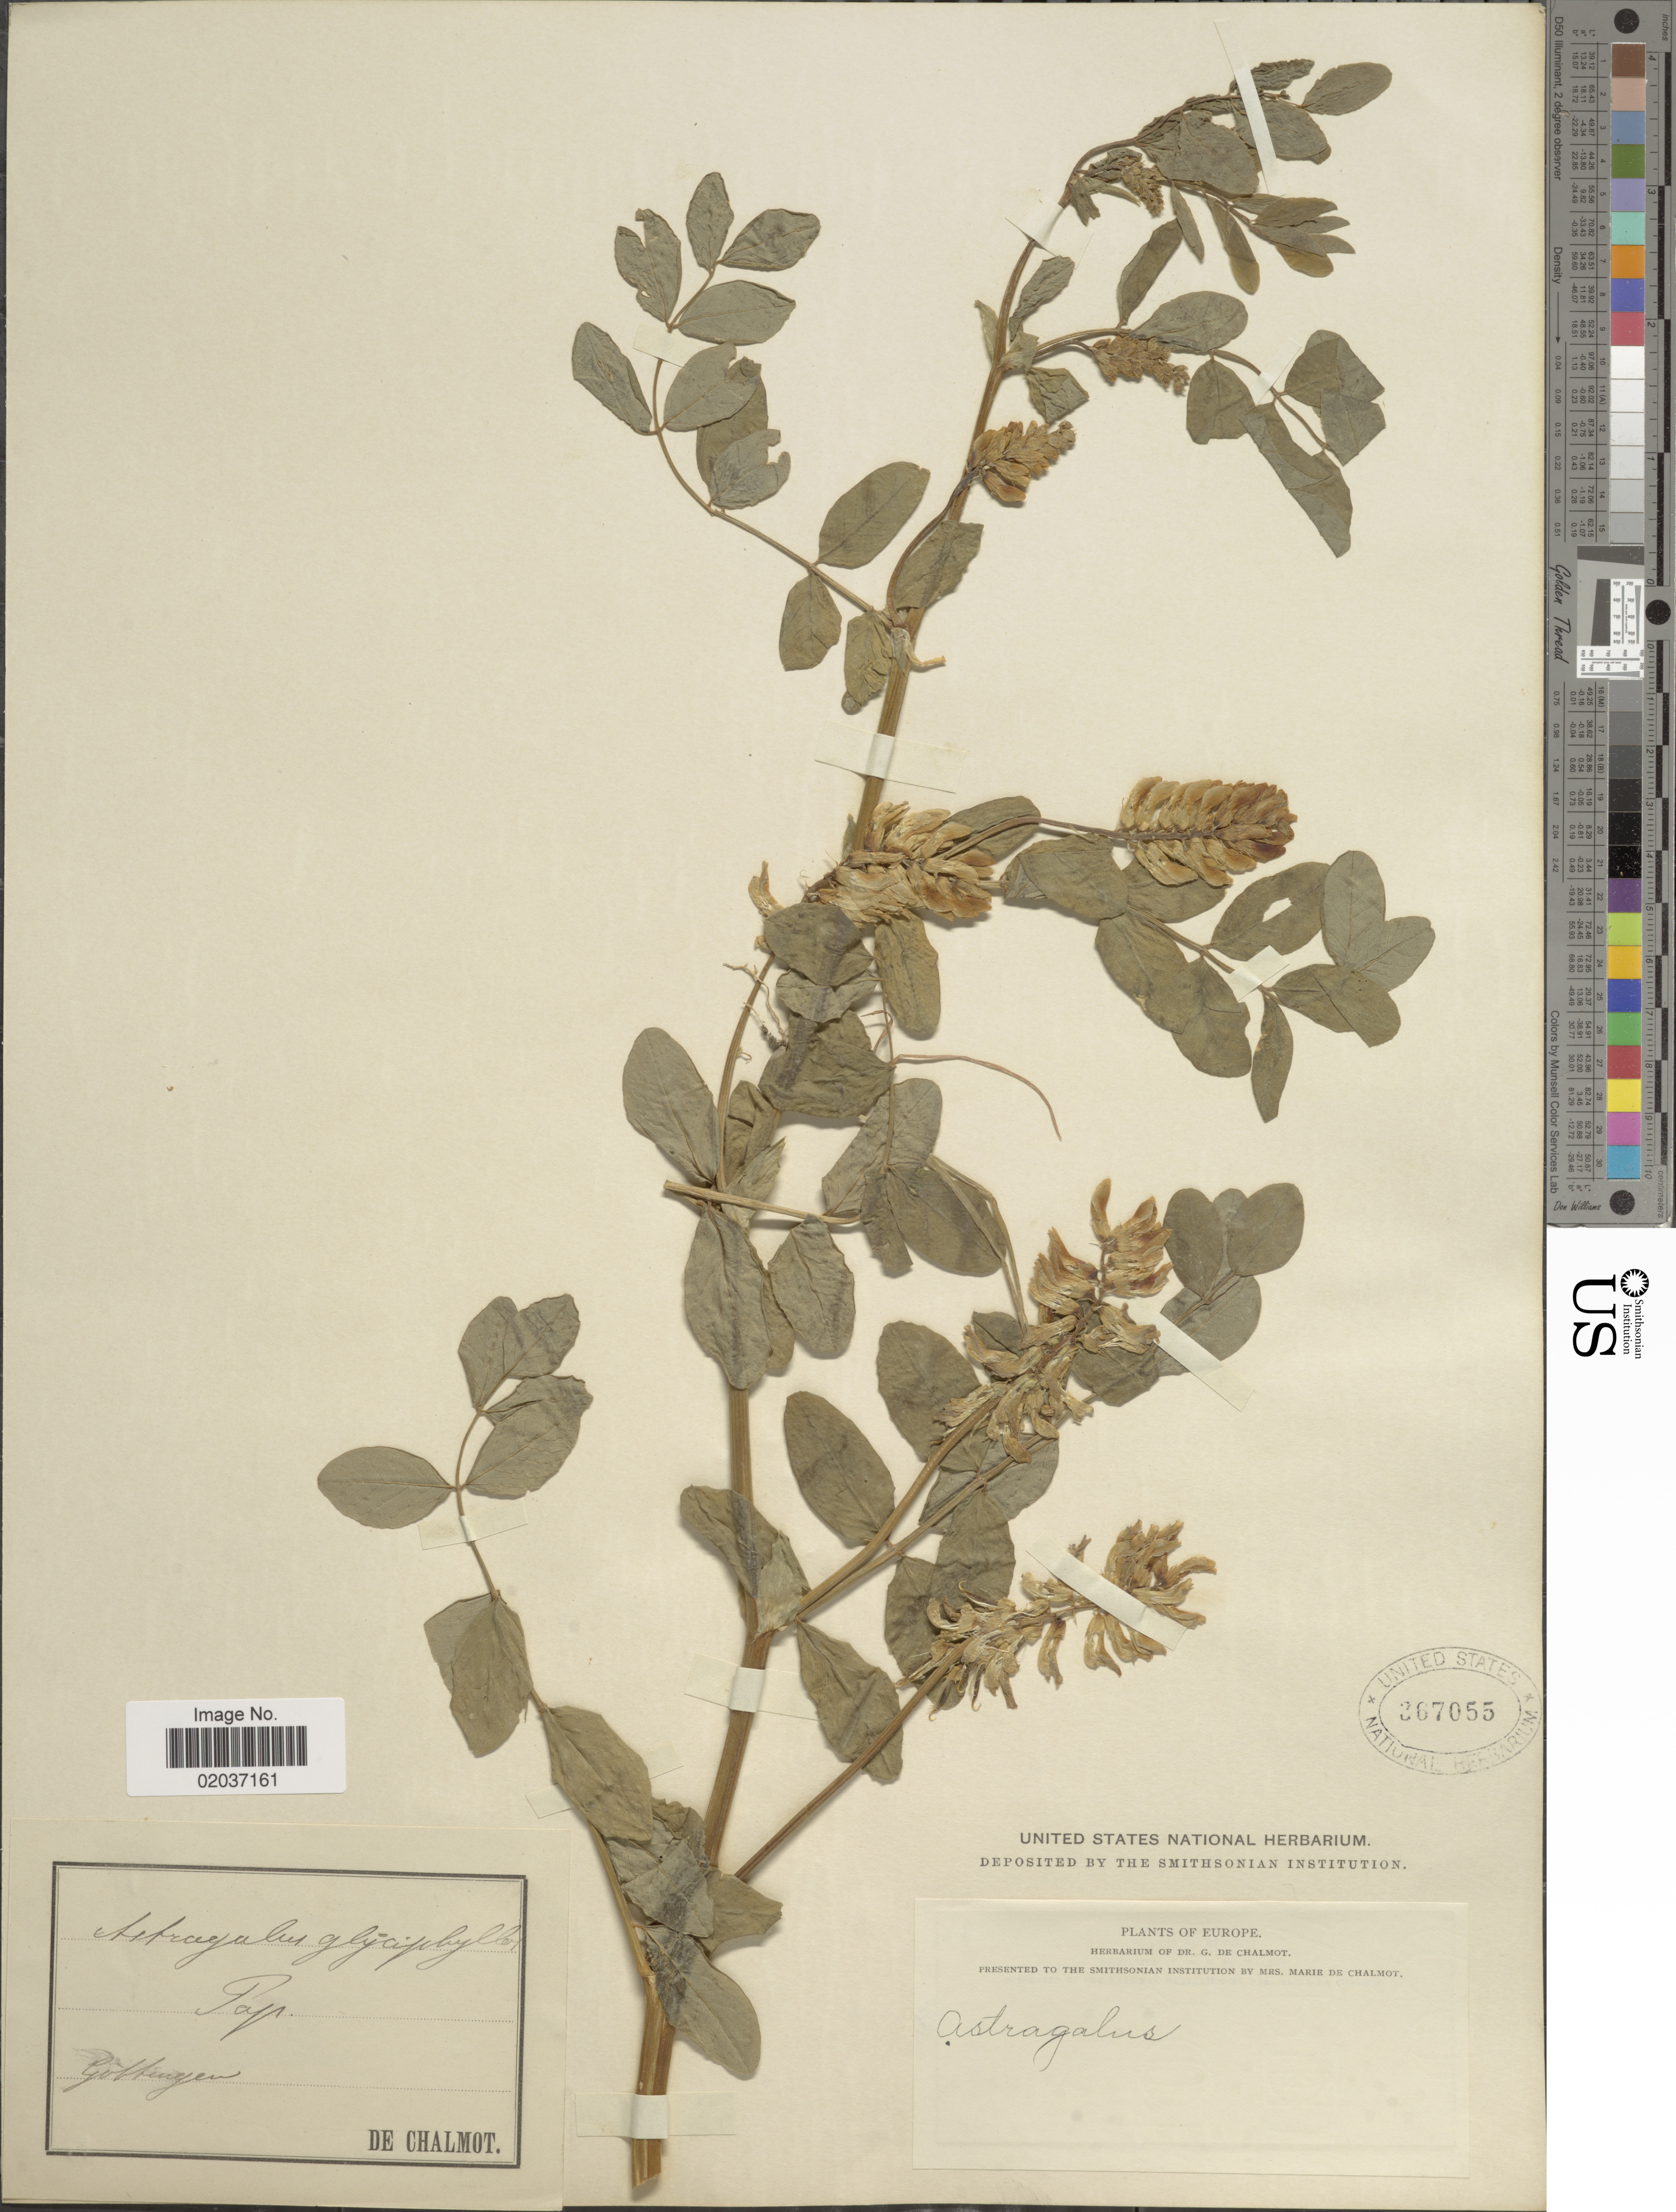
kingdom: Plantae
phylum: Tracheophyta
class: Magnoliopsida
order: Fabales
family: Fabaceae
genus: Astragalus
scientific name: Astragalus glycyphyllos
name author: L.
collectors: G. de Chalmot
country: Germany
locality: Gottingen. Europe.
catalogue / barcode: US 367055